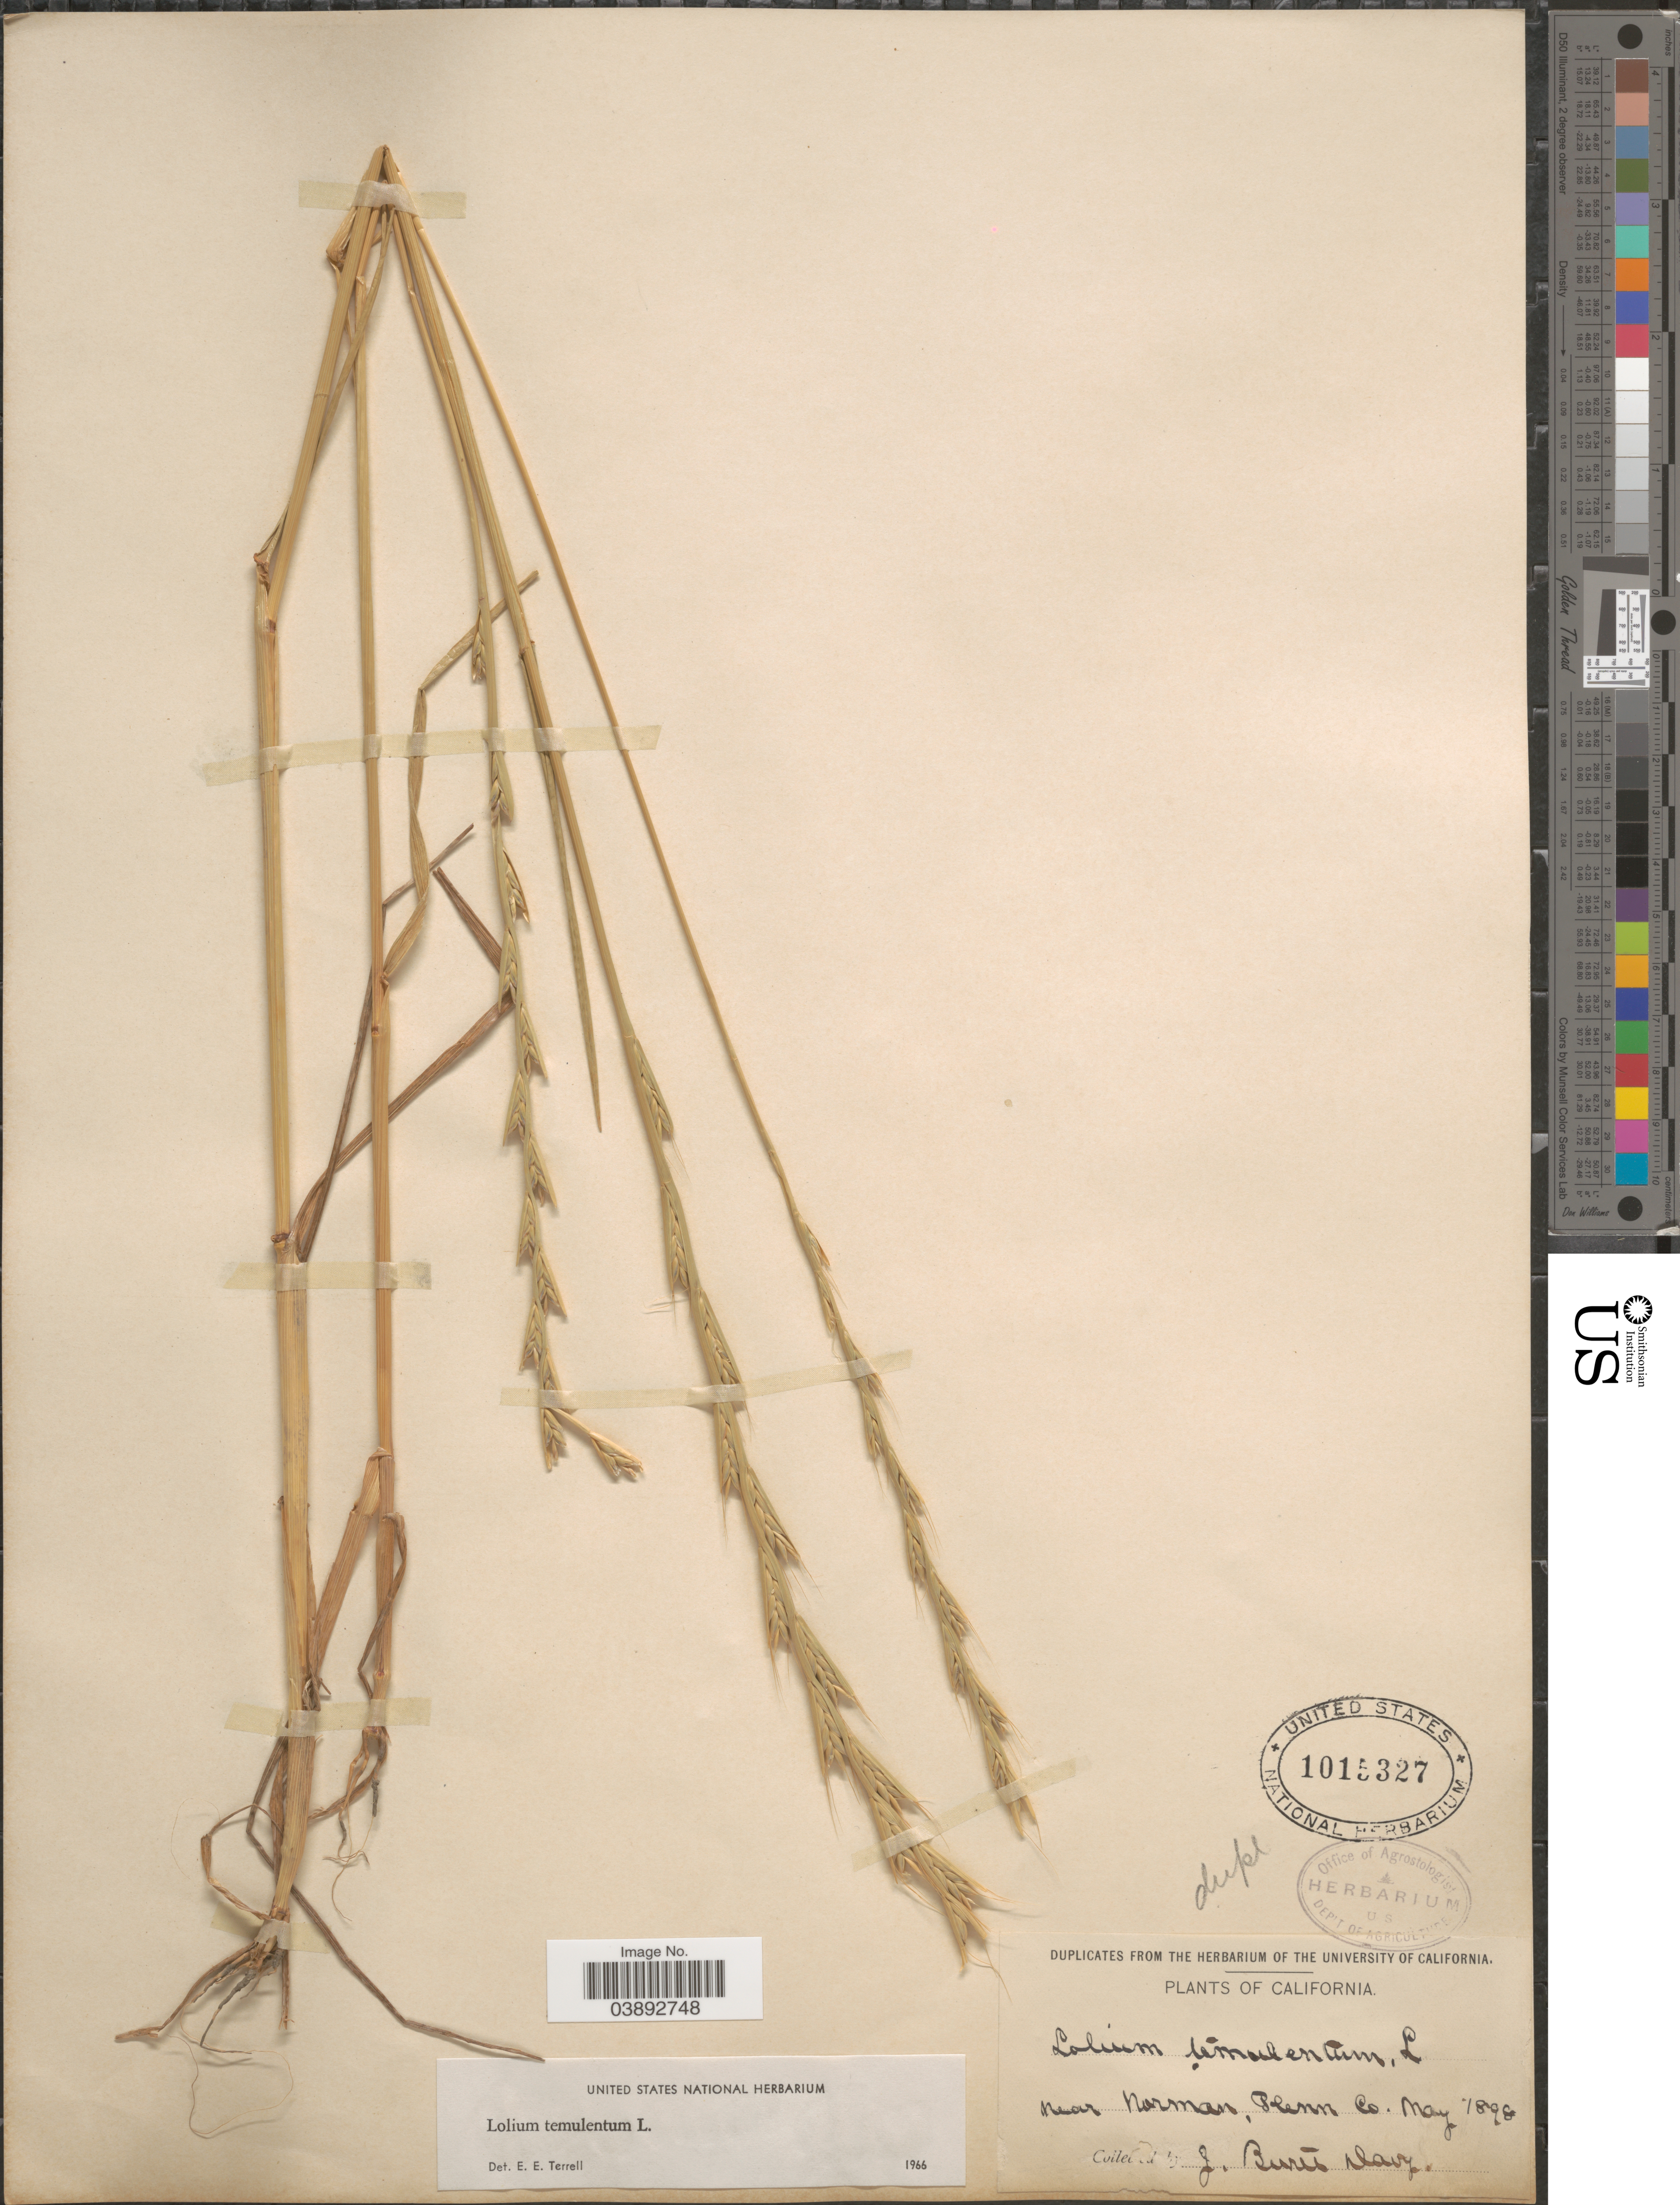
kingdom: Plantae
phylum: Tracheophyta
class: Liliopsida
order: Poales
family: Poaceae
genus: Lolium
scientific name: Lolium temulentum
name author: L.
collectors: J. Burtt Davy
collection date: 1898-05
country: United States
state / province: California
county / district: Glenn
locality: Near Norman, Glenn Co.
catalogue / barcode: US 1015327